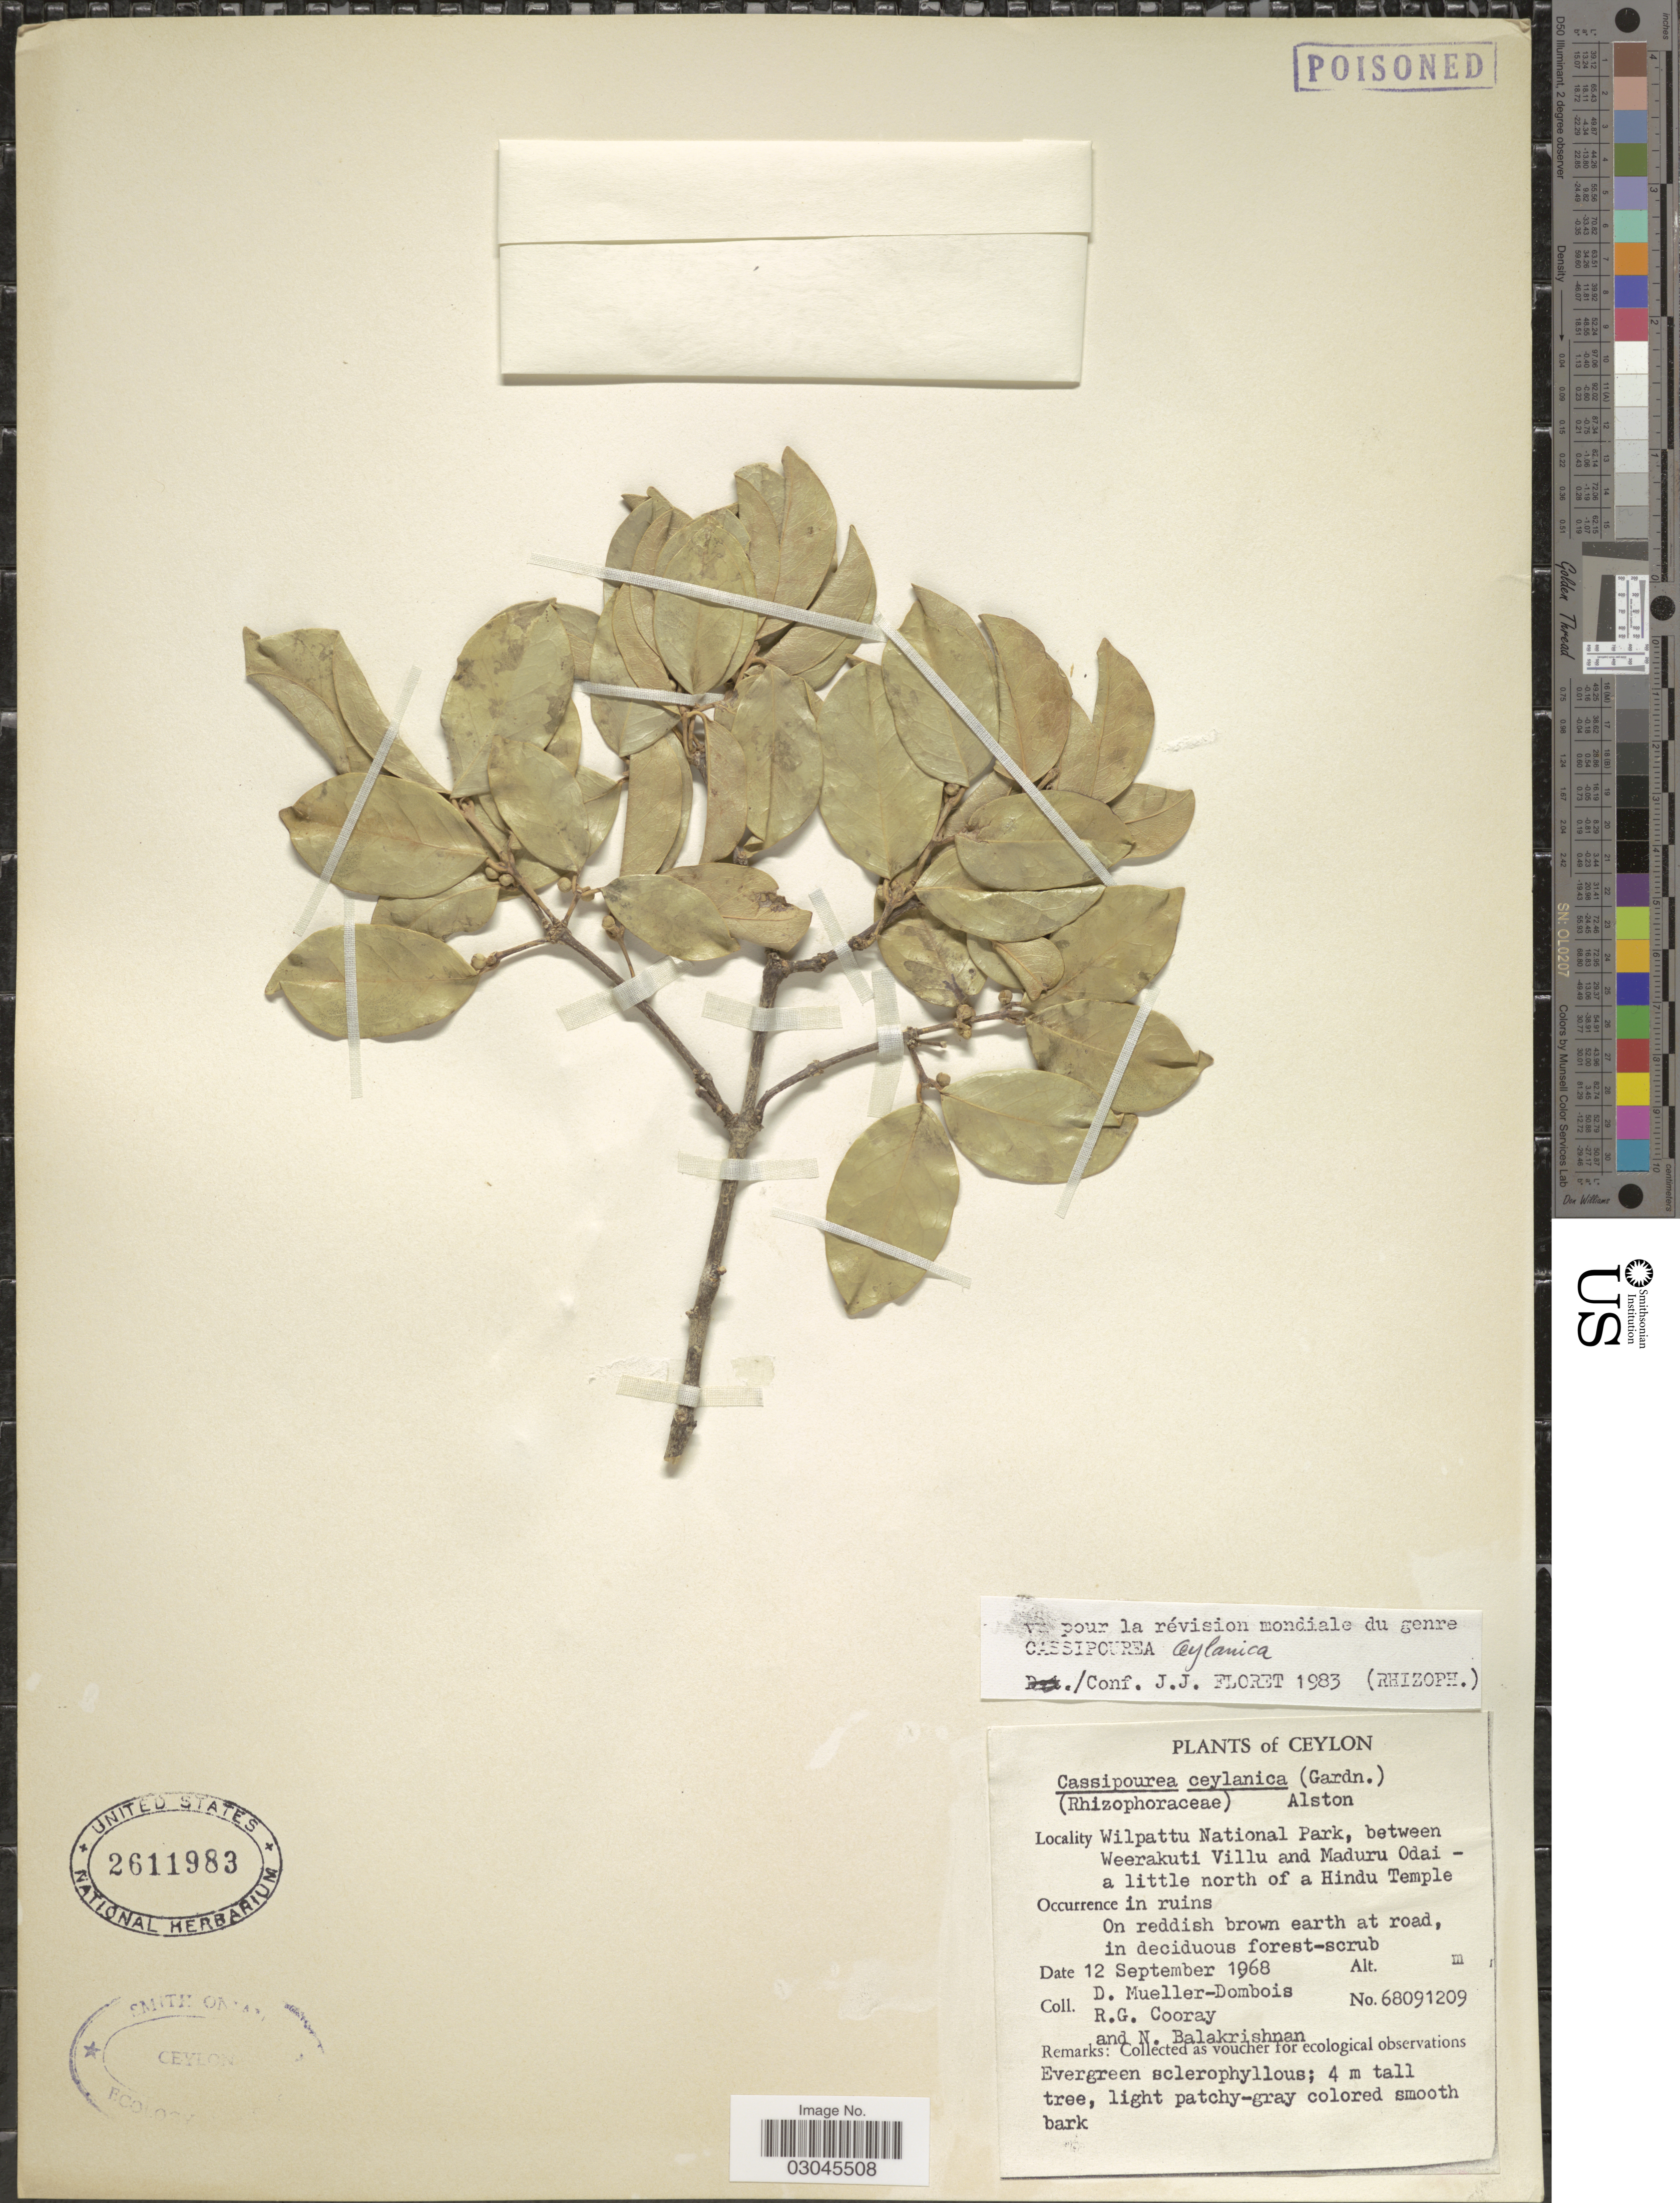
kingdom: Plantae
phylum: Tracheophyta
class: Magnoliopsida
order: Malpighiales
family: Rhizophoraceae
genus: Cassipourea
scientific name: Cassipourea ceylanica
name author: (Gardner) Alston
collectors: D. Mueller-Dombois & R. Cooray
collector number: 68091209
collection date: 1968-09-12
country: Sri Lanka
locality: Ceylon. Wilpattu National Park, between Weerakuti Villu and Maduru Odai - a little north of a Hindu Temple.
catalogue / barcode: US 2611983